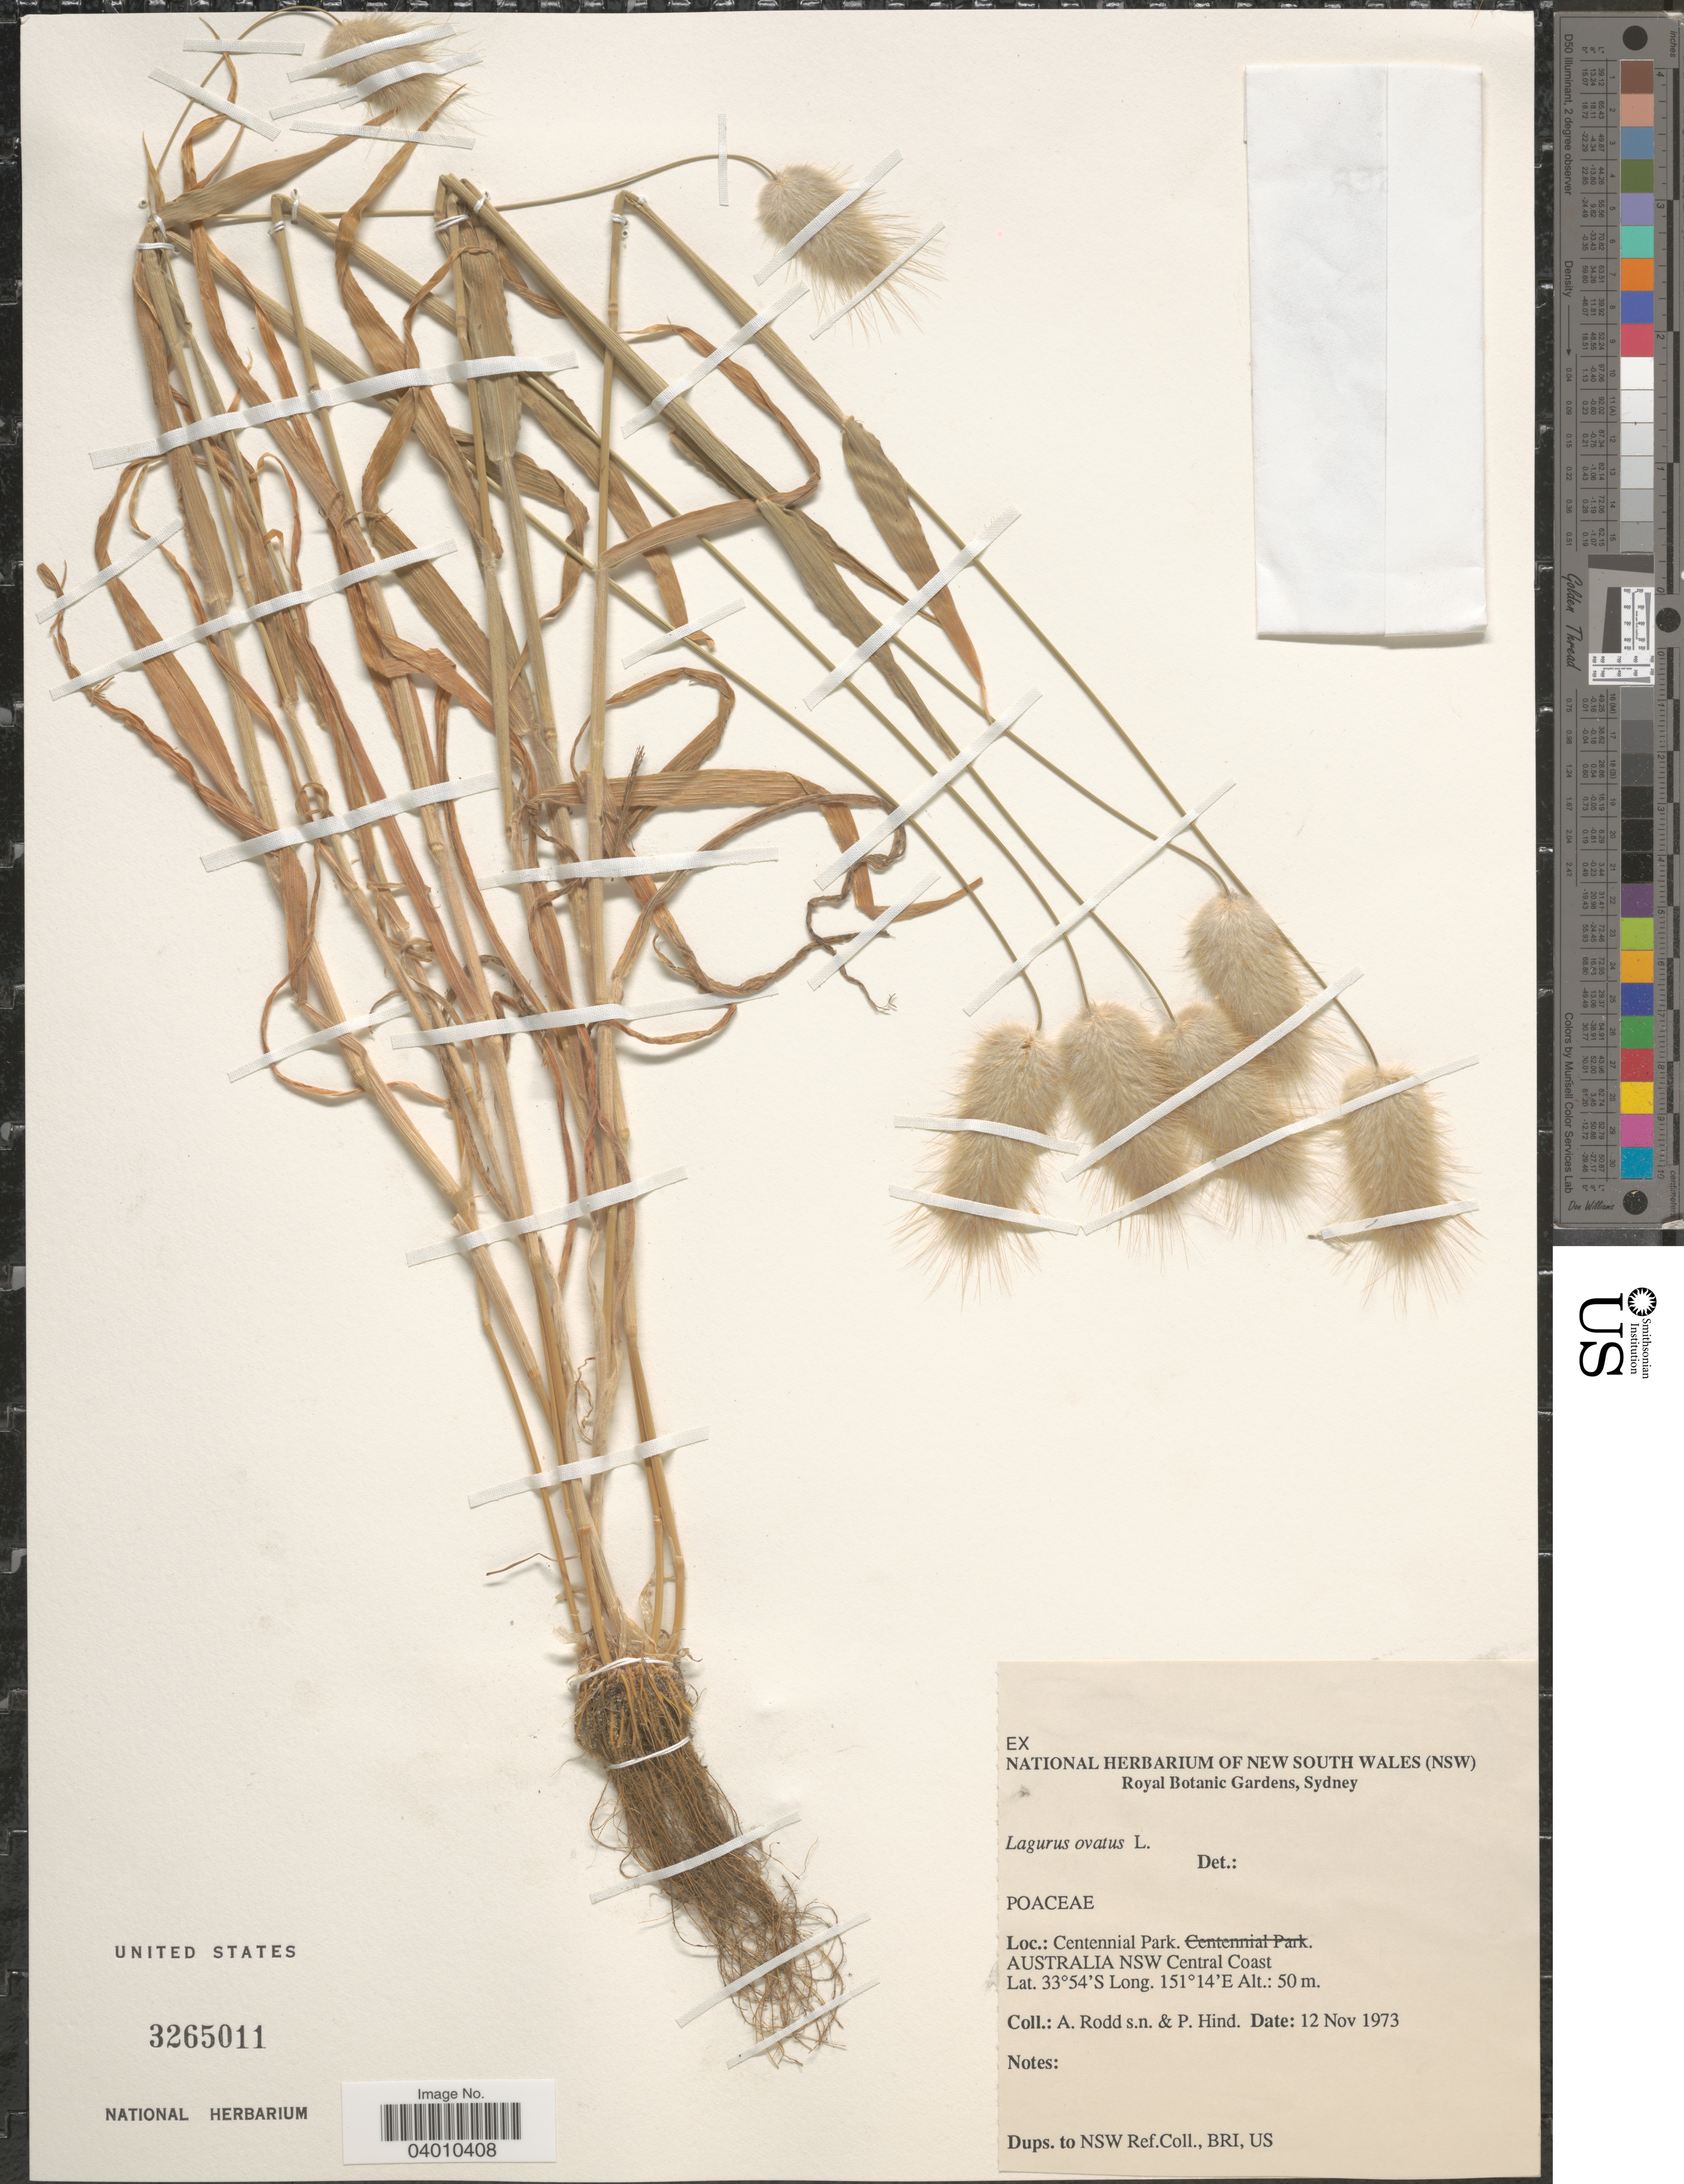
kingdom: Plantae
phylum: Tracheophyta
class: Liliopsida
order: Poales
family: Poaceae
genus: Lagurus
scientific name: Lagurus ovatus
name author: L.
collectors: A. Rodd & P. Hind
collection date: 1973-11-12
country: Australia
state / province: New South Wales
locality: Centennial Park. Australia NSW Central Coast.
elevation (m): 50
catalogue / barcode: US 3265011